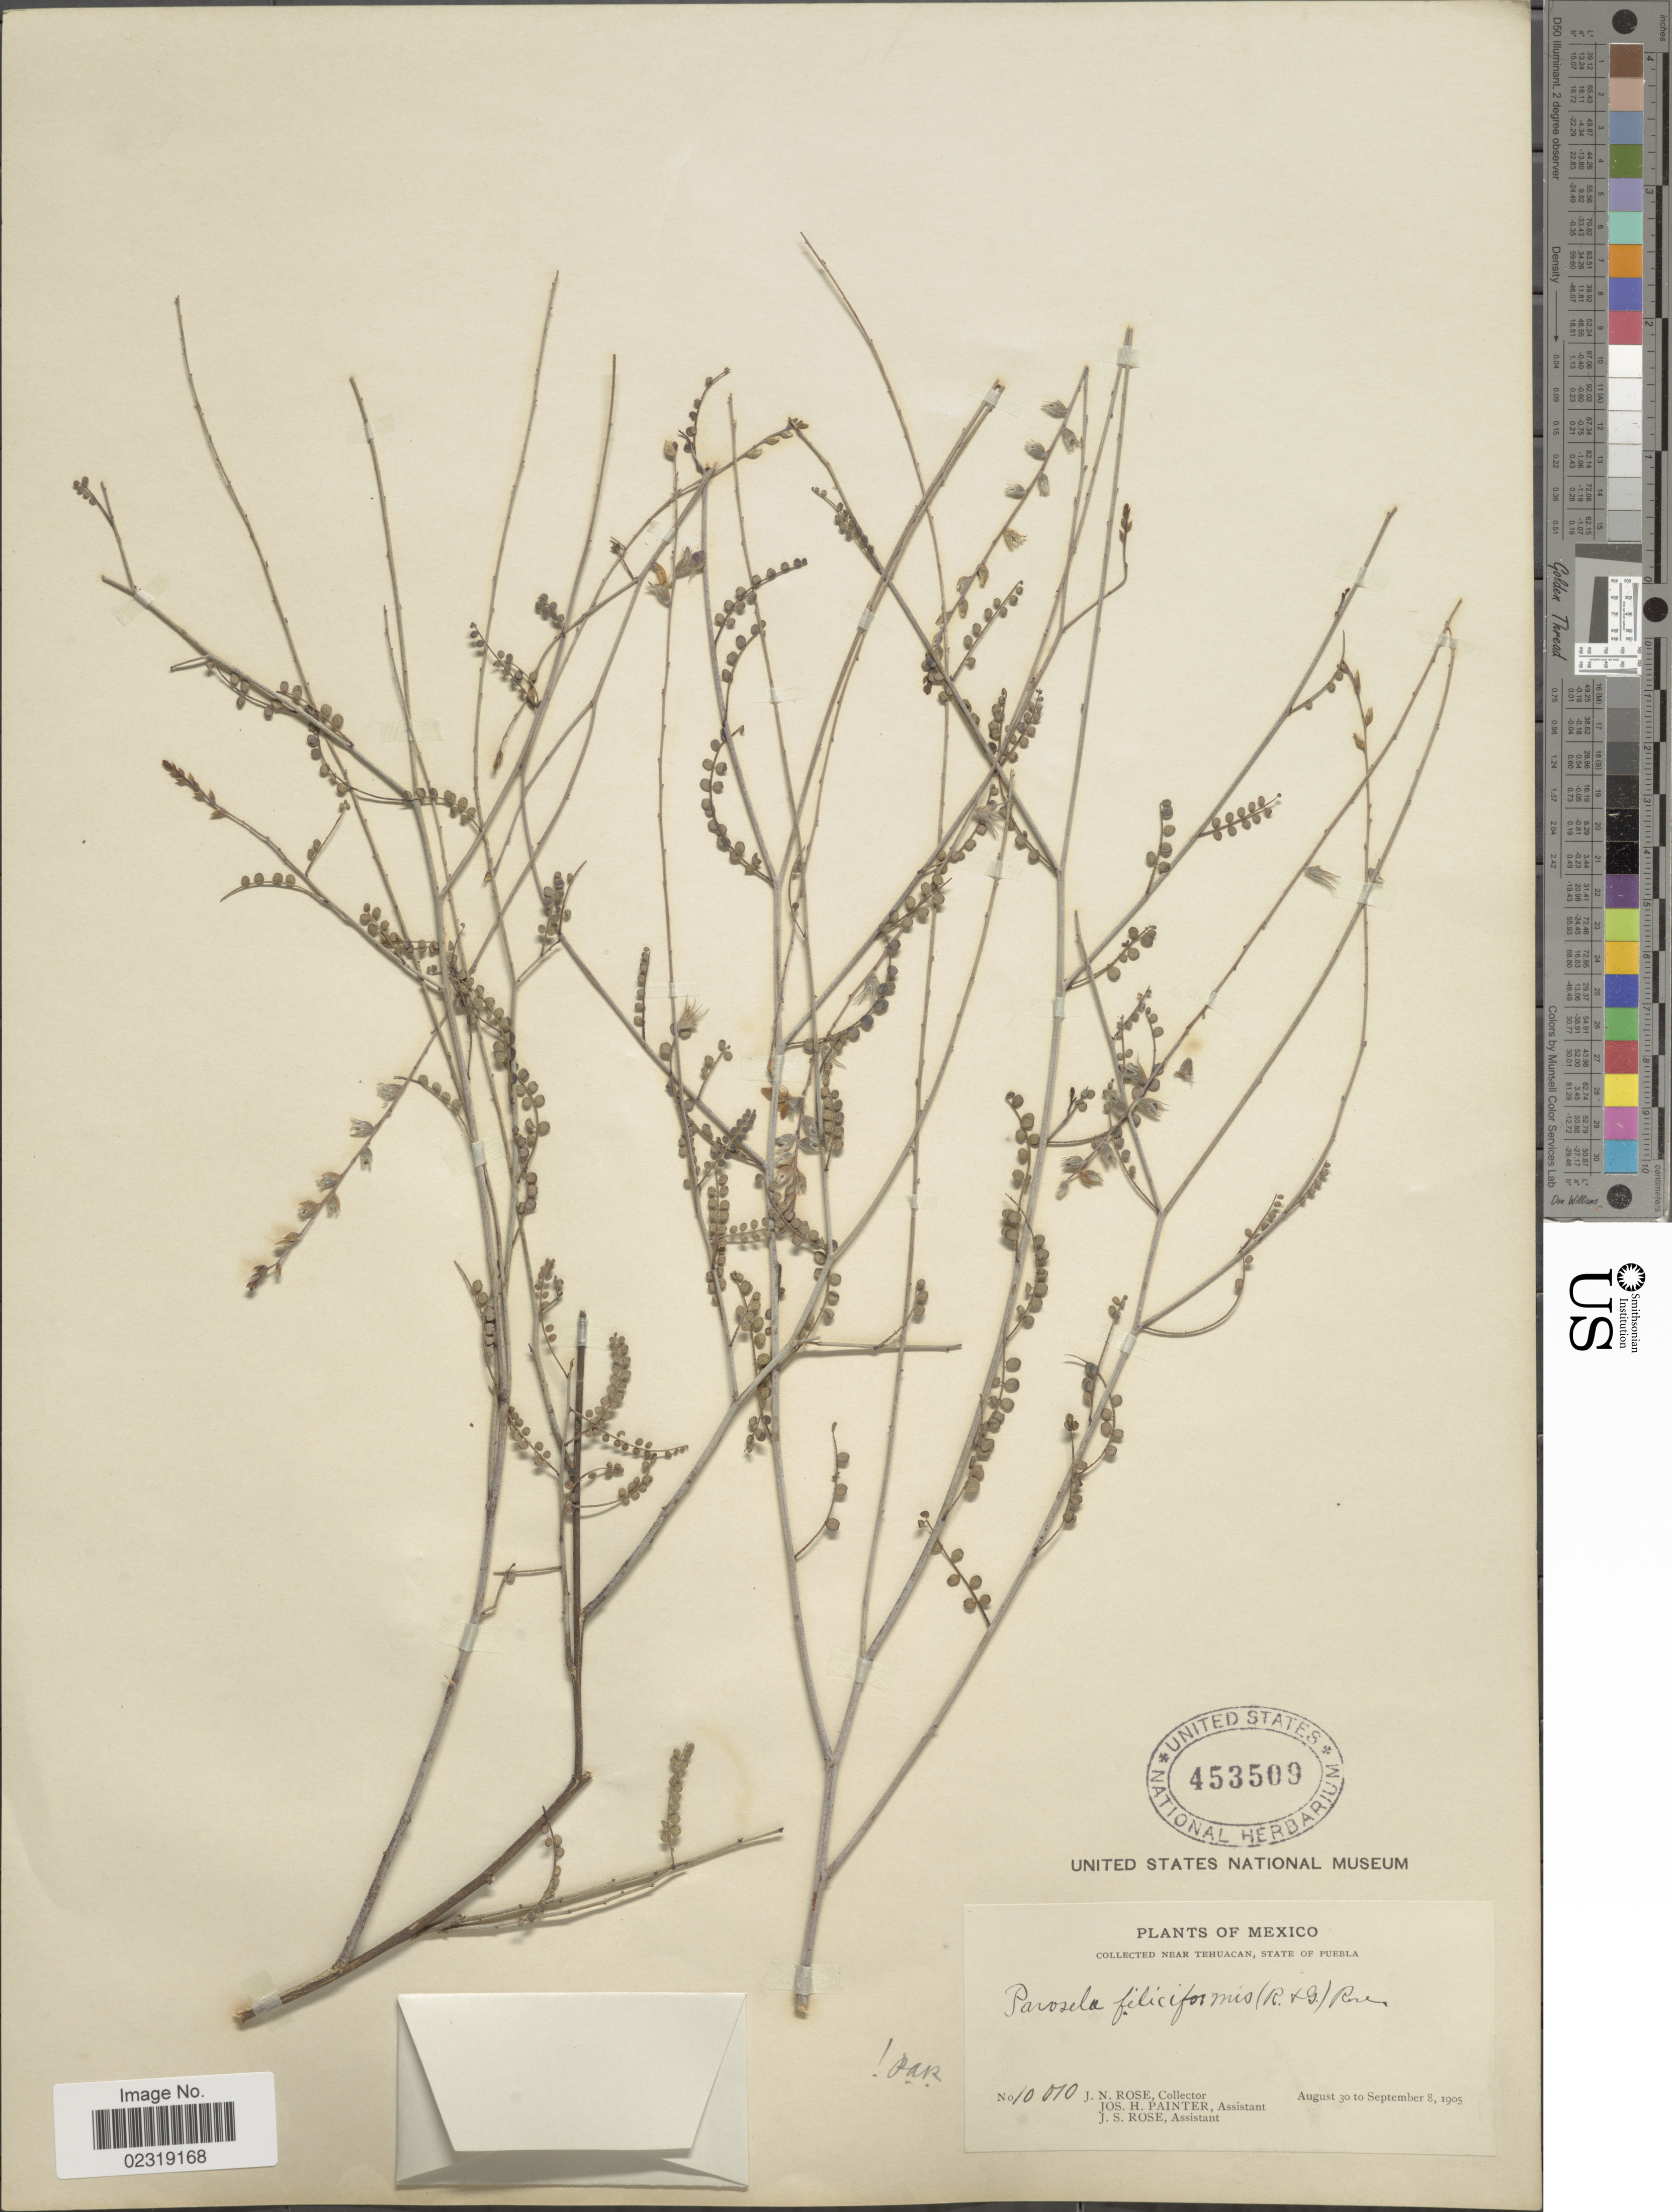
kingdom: Plantae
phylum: Tracheophyta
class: Magnoliopsida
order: Fabales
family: Fabaceae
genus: Dalea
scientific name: Dalea filiciformis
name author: B.L. Rob. & Greenm.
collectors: J. N. Rose, J. H. Painter & J. S. Rose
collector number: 10010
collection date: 1905-08-30/1905-09-08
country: Mexico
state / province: Puebla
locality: Near Tehuacan, State of Puebla.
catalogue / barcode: US 453509